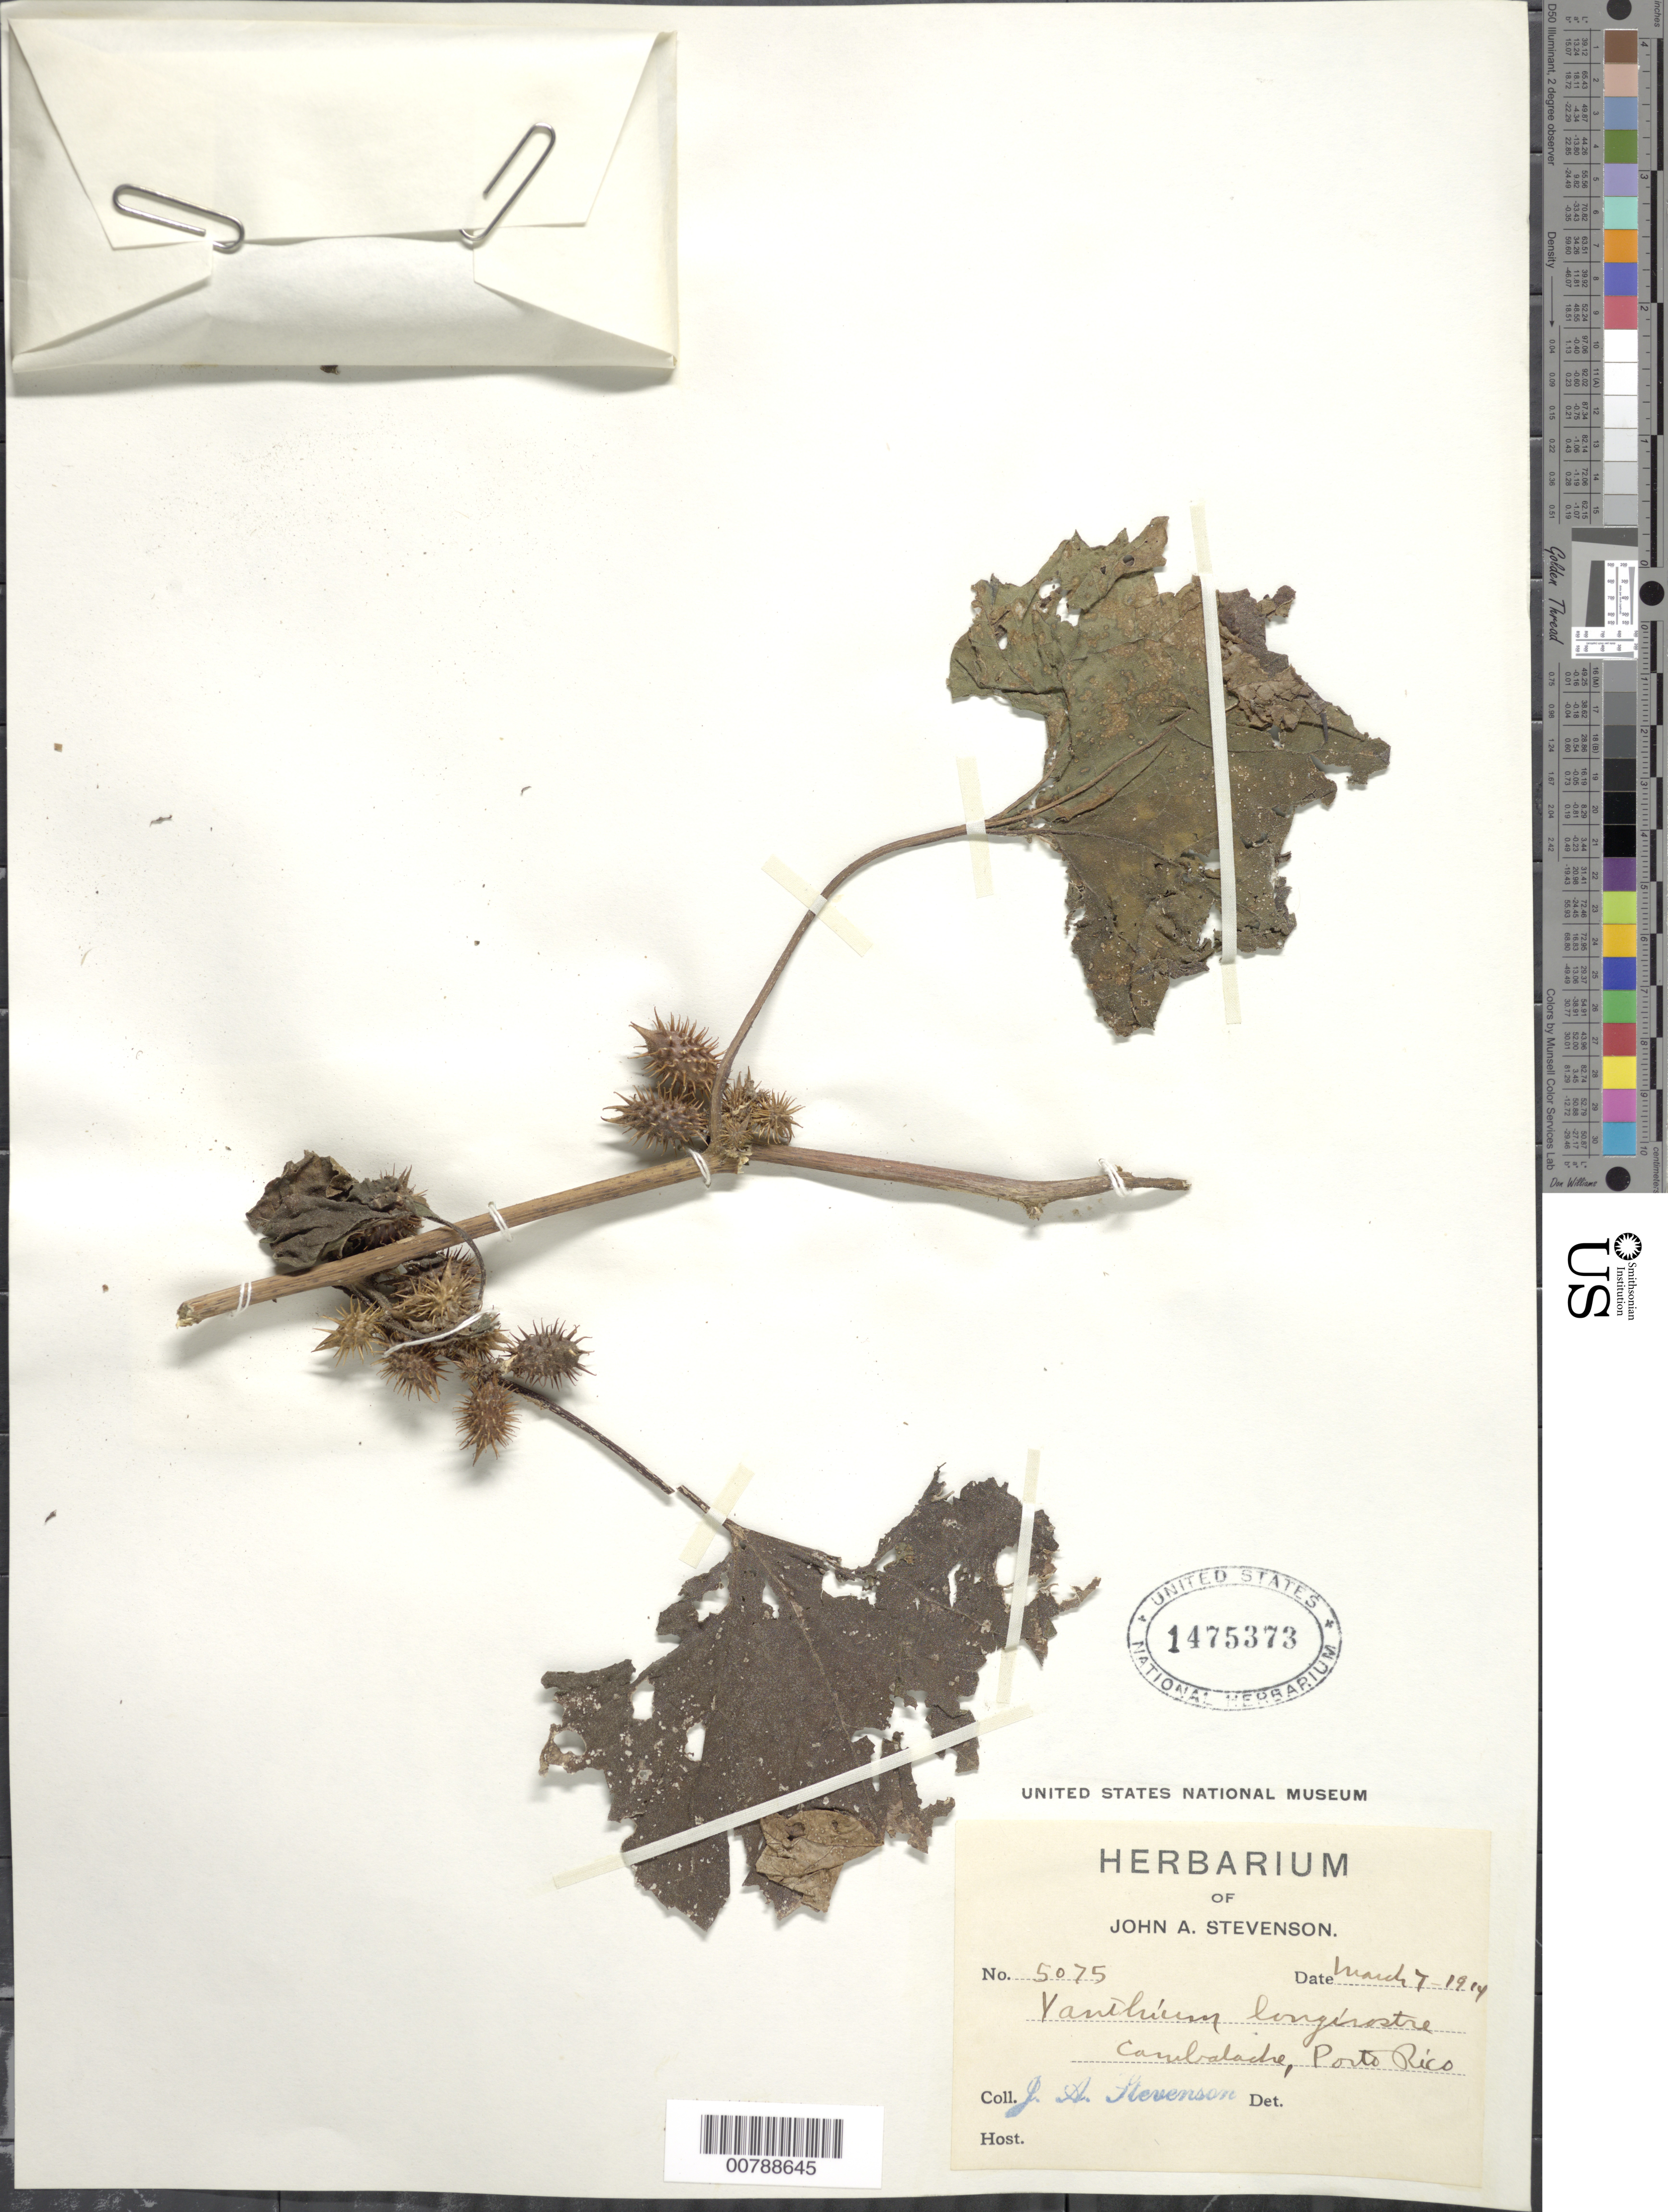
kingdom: Plantae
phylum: Tracheophyta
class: Magnoliopsida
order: Asterales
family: Asteraceae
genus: Xanthium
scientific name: Xanthium longirostre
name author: Wallr.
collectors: J. Stevenson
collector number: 5075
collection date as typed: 07 Mar 1914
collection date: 1914-03-07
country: Puerto Rico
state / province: Arecibo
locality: Cambalache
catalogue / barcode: US 1475373